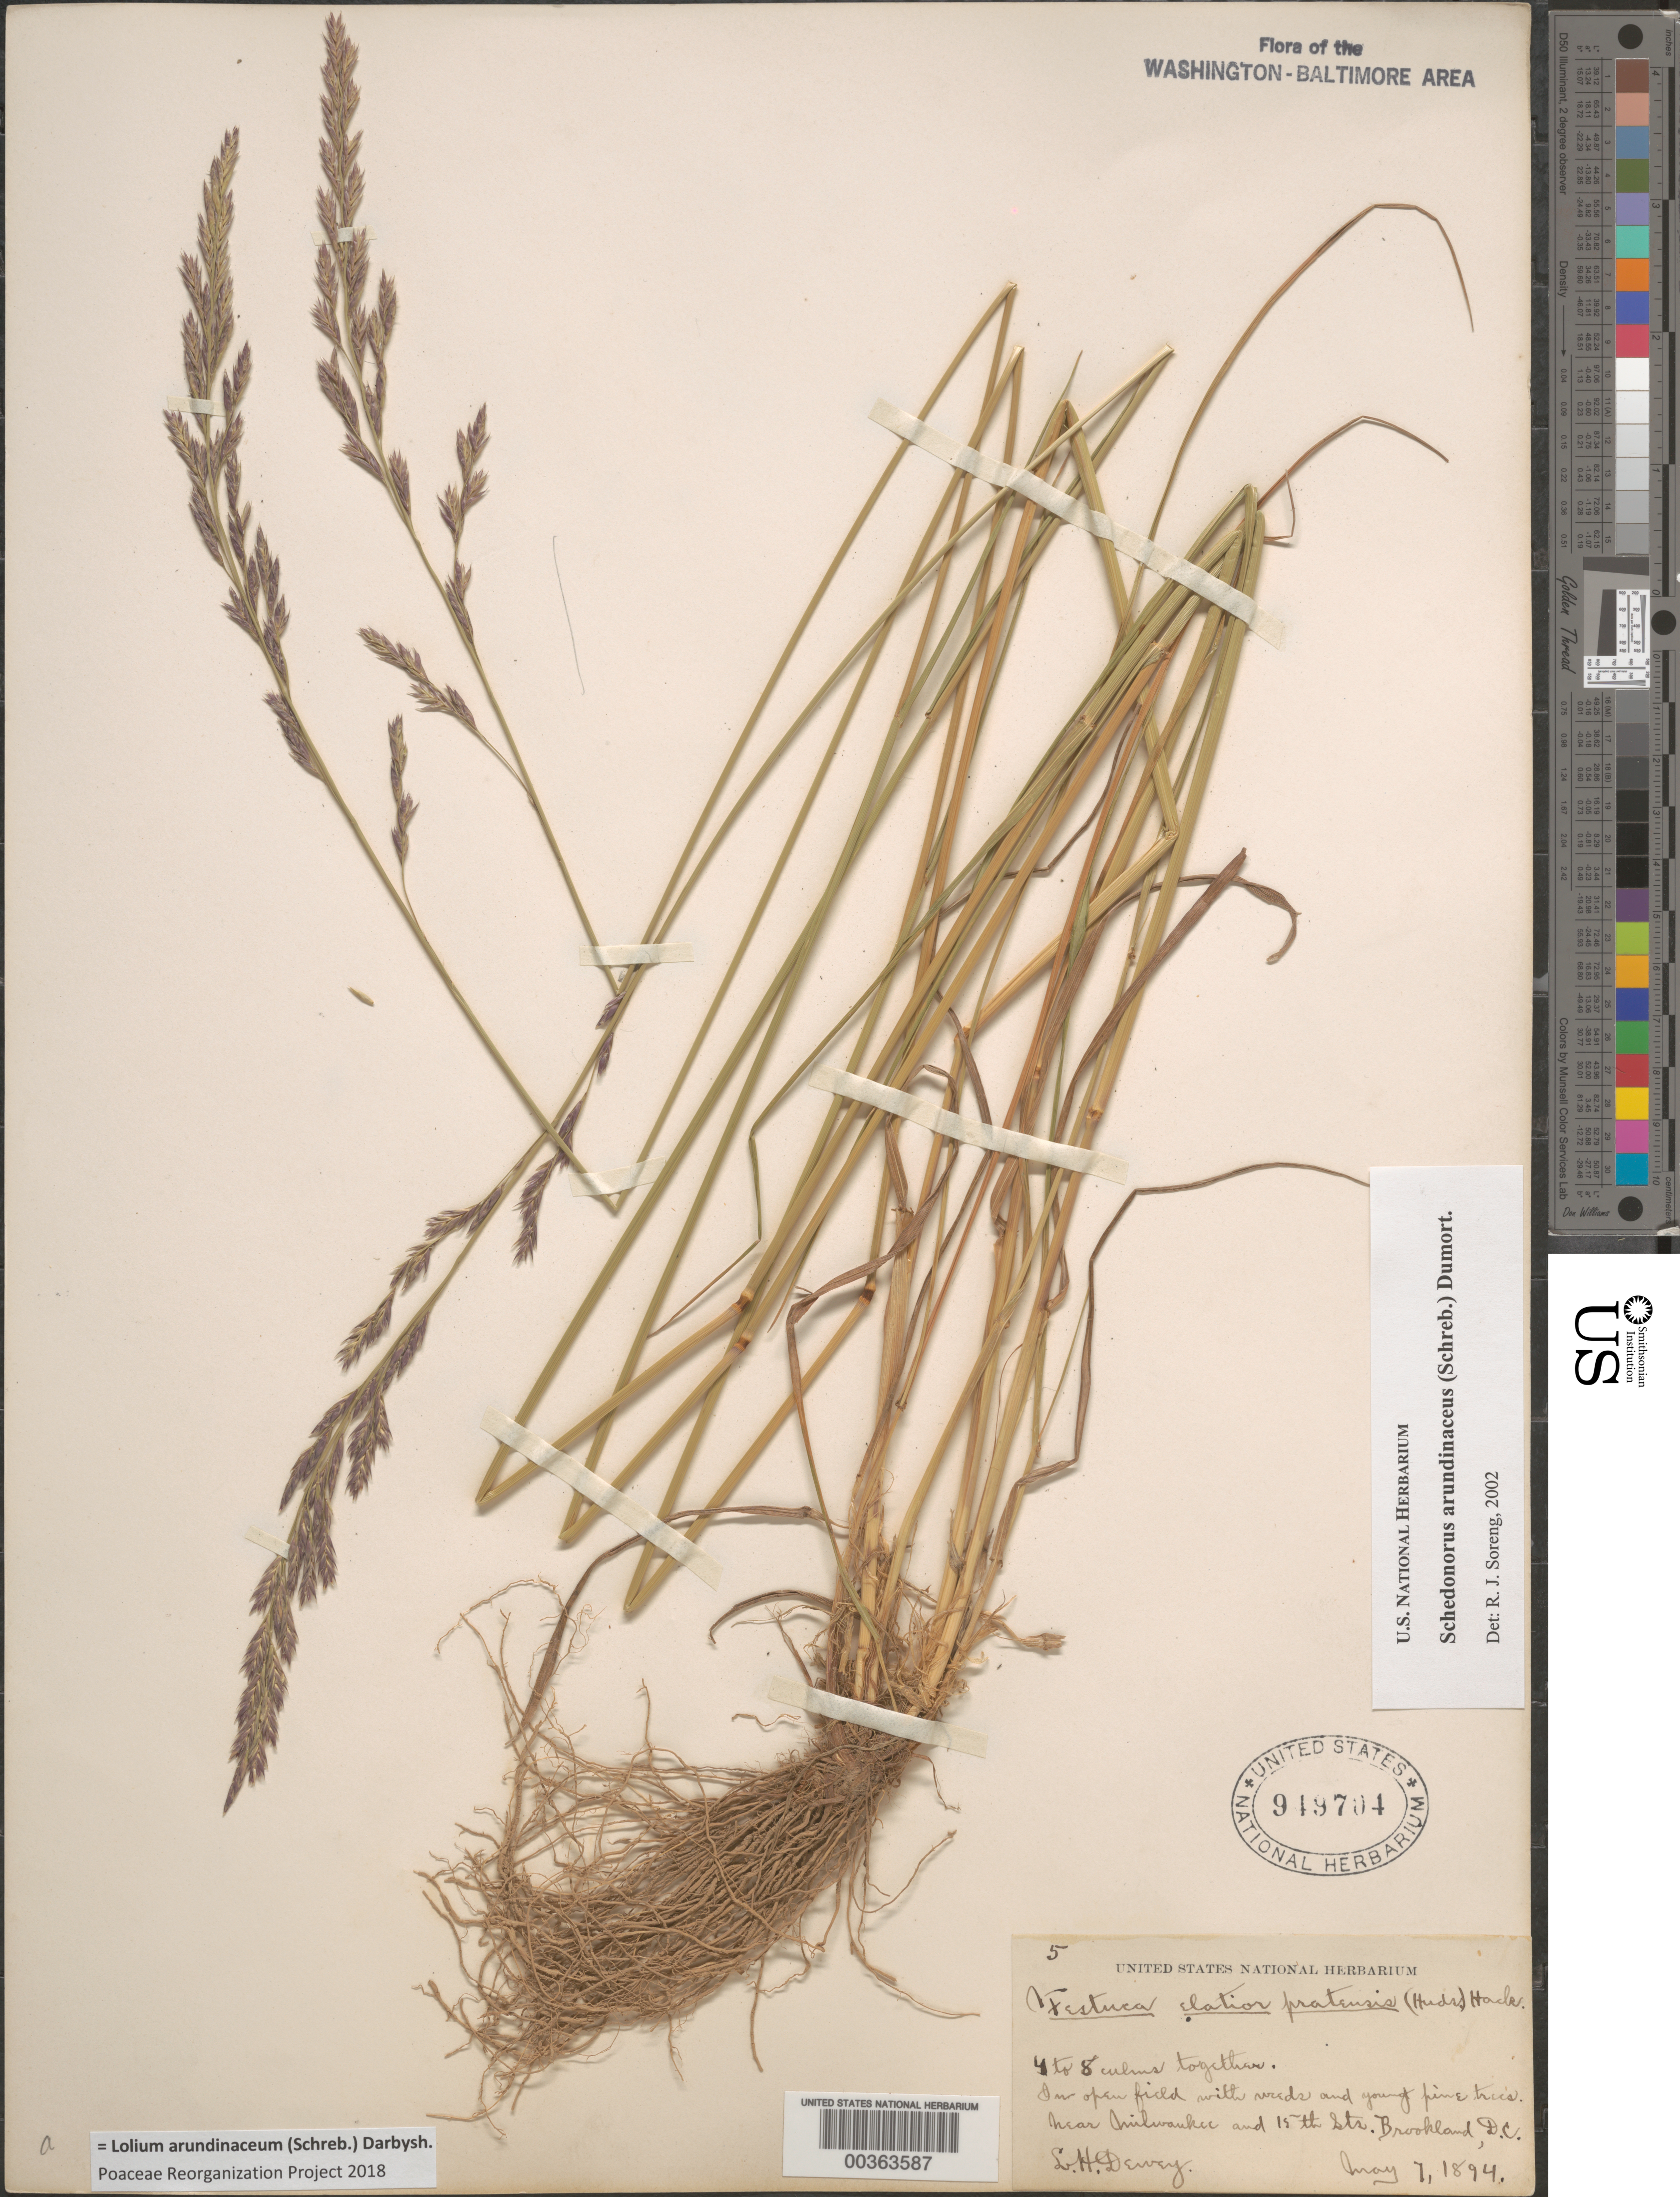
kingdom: Plantae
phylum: Tracheophyta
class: Liliopsida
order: Poales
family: Poaceae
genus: Lolium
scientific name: Lolium arundinaceum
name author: (Schreb.) Darbysh.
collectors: L. H. Dewey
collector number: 5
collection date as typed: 07 May 1894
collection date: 1894-05-07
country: United States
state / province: District of Columbia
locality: Near Milwaukee and 15th Sts Brookland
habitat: In open field with weeds and young pine trees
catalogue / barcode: US 949704